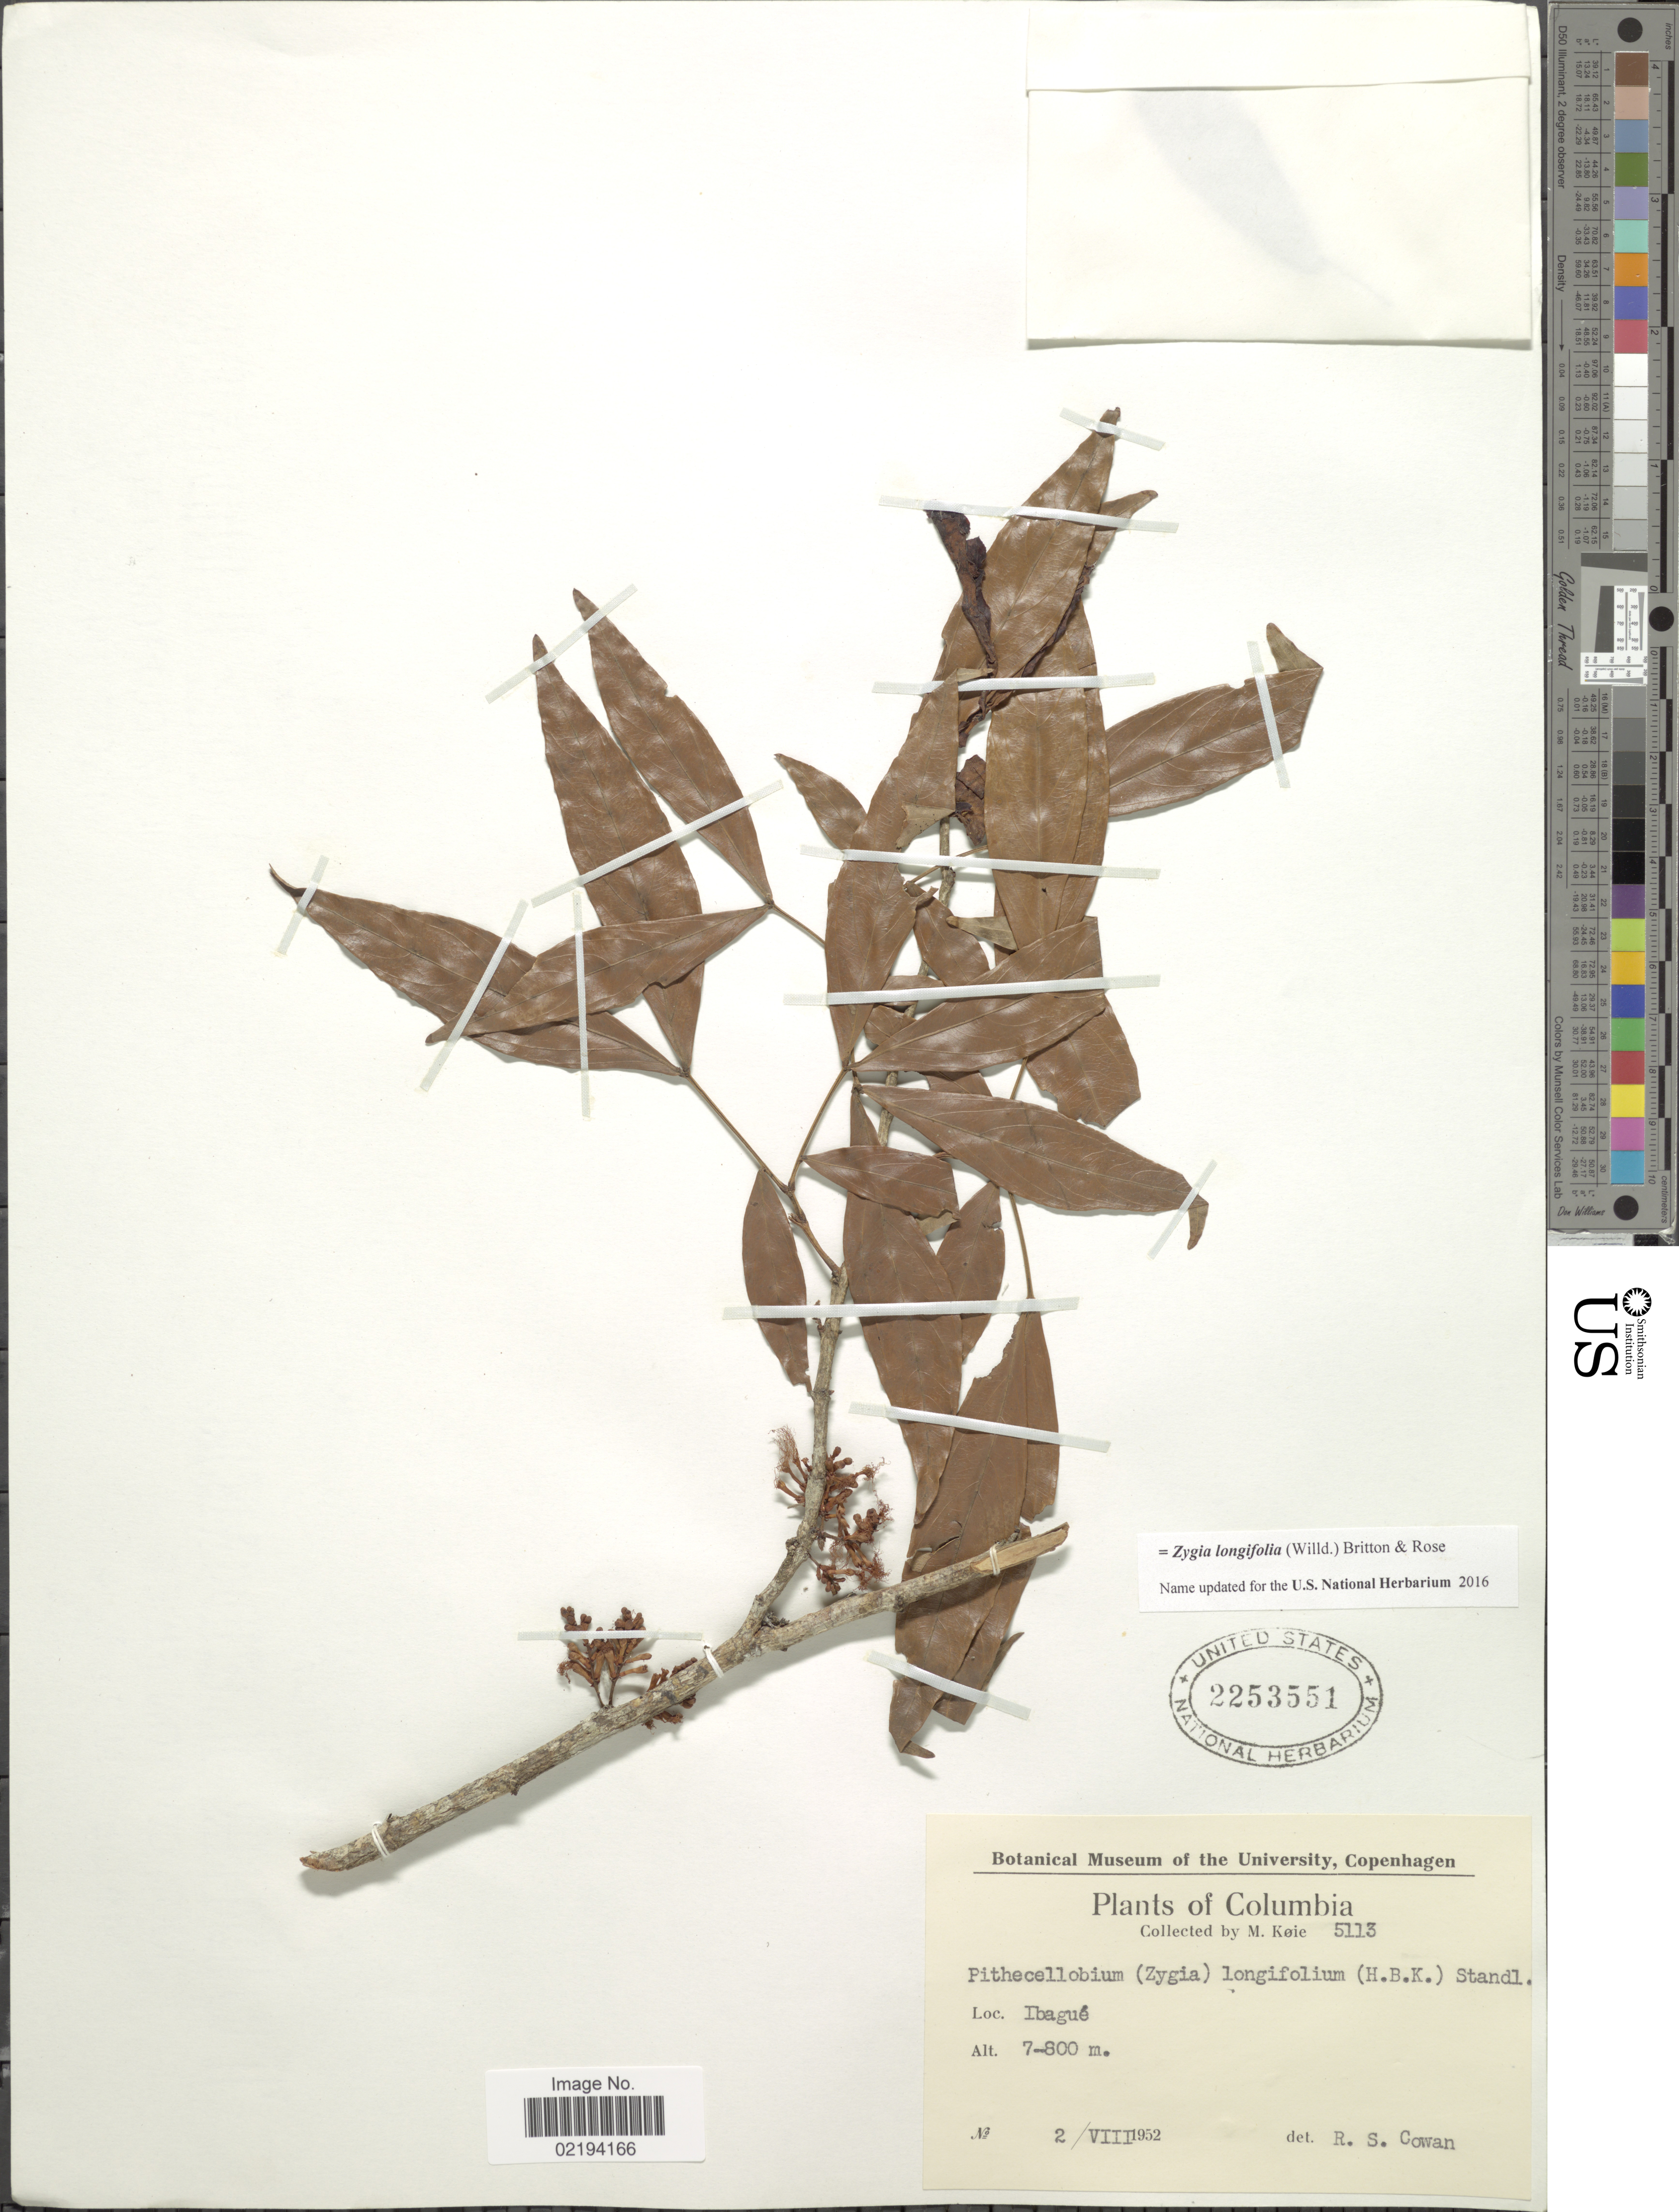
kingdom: Plantae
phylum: Tracheophyta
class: Magnoliopsida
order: Fabales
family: Fabaceae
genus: Zygia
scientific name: Zygia longifolia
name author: (Willd.) Britton & Rose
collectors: M. Köie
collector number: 5113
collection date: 1952-08-02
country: Colombia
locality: Ibagué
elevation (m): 700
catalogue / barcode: US 2253551